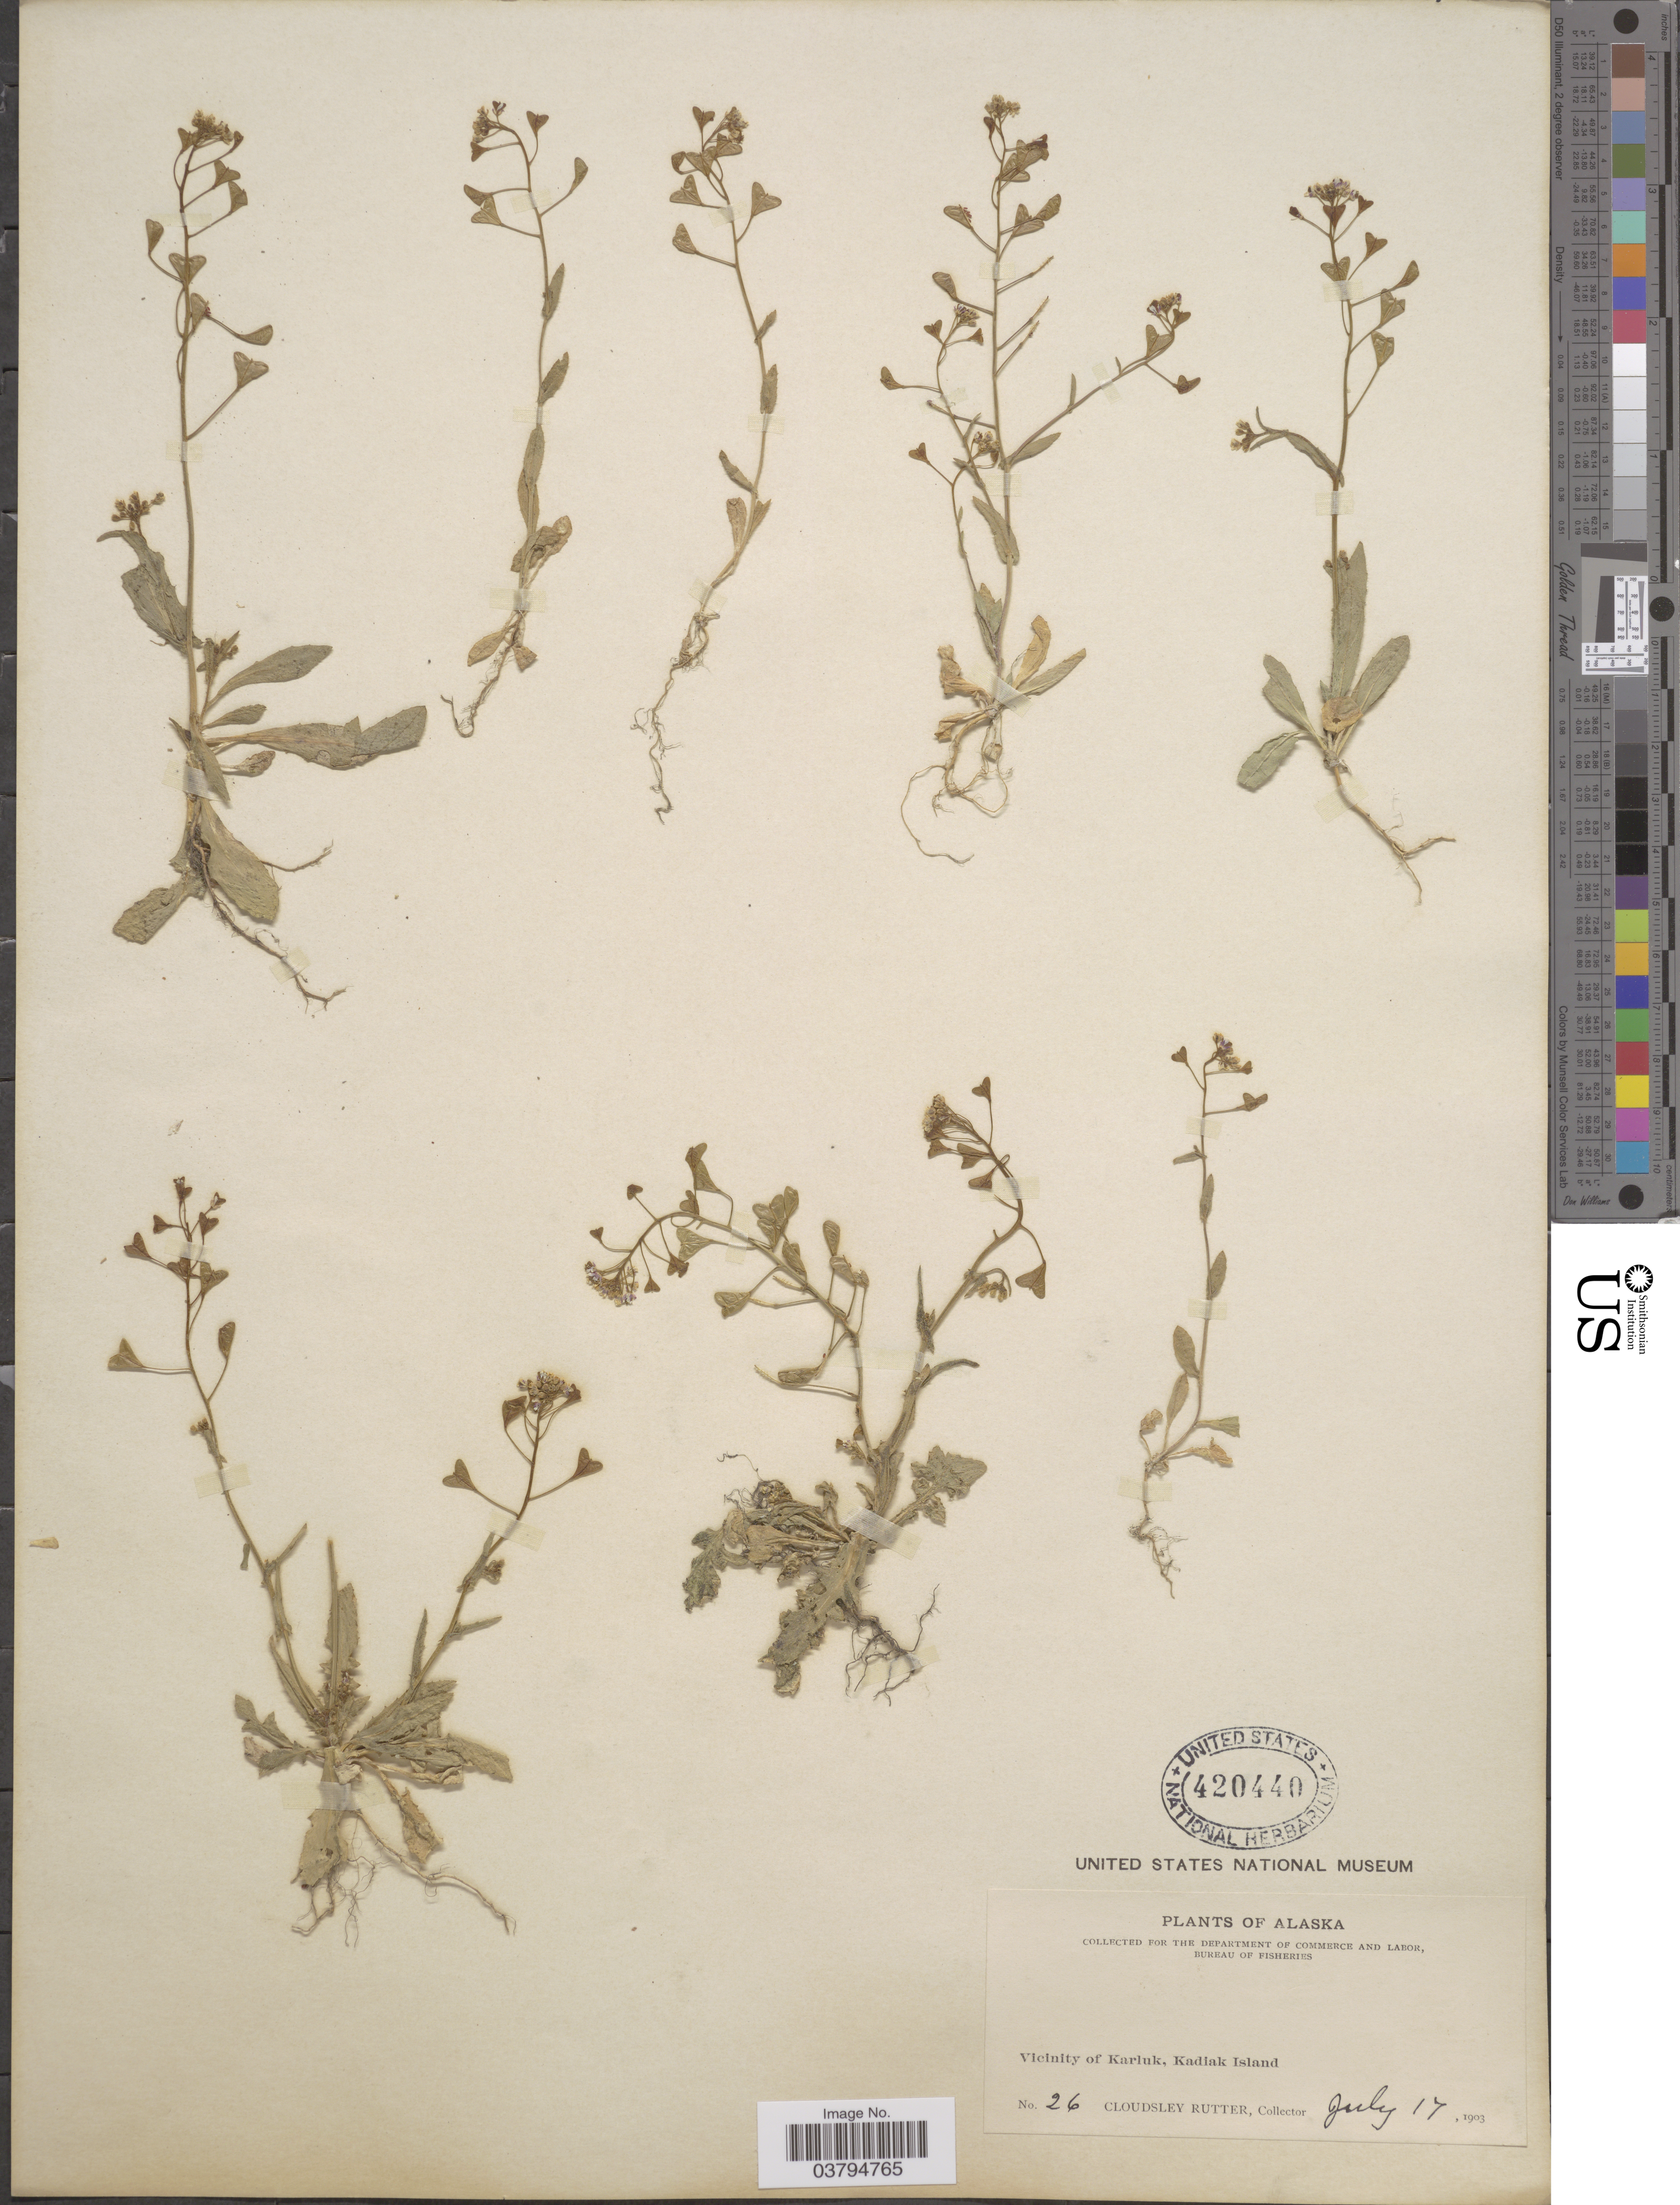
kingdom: Plantae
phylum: Tracheophyta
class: Magnoliopsida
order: Brassicales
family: Brassicaceae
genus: Capsella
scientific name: Capsella bursa-pastoris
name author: (L.) Medik.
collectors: C. Rutter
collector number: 26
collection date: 1903-07-17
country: United States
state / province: Alaska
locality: Vicinity of Karluk, Kadiak Island.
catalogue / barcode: US 420440